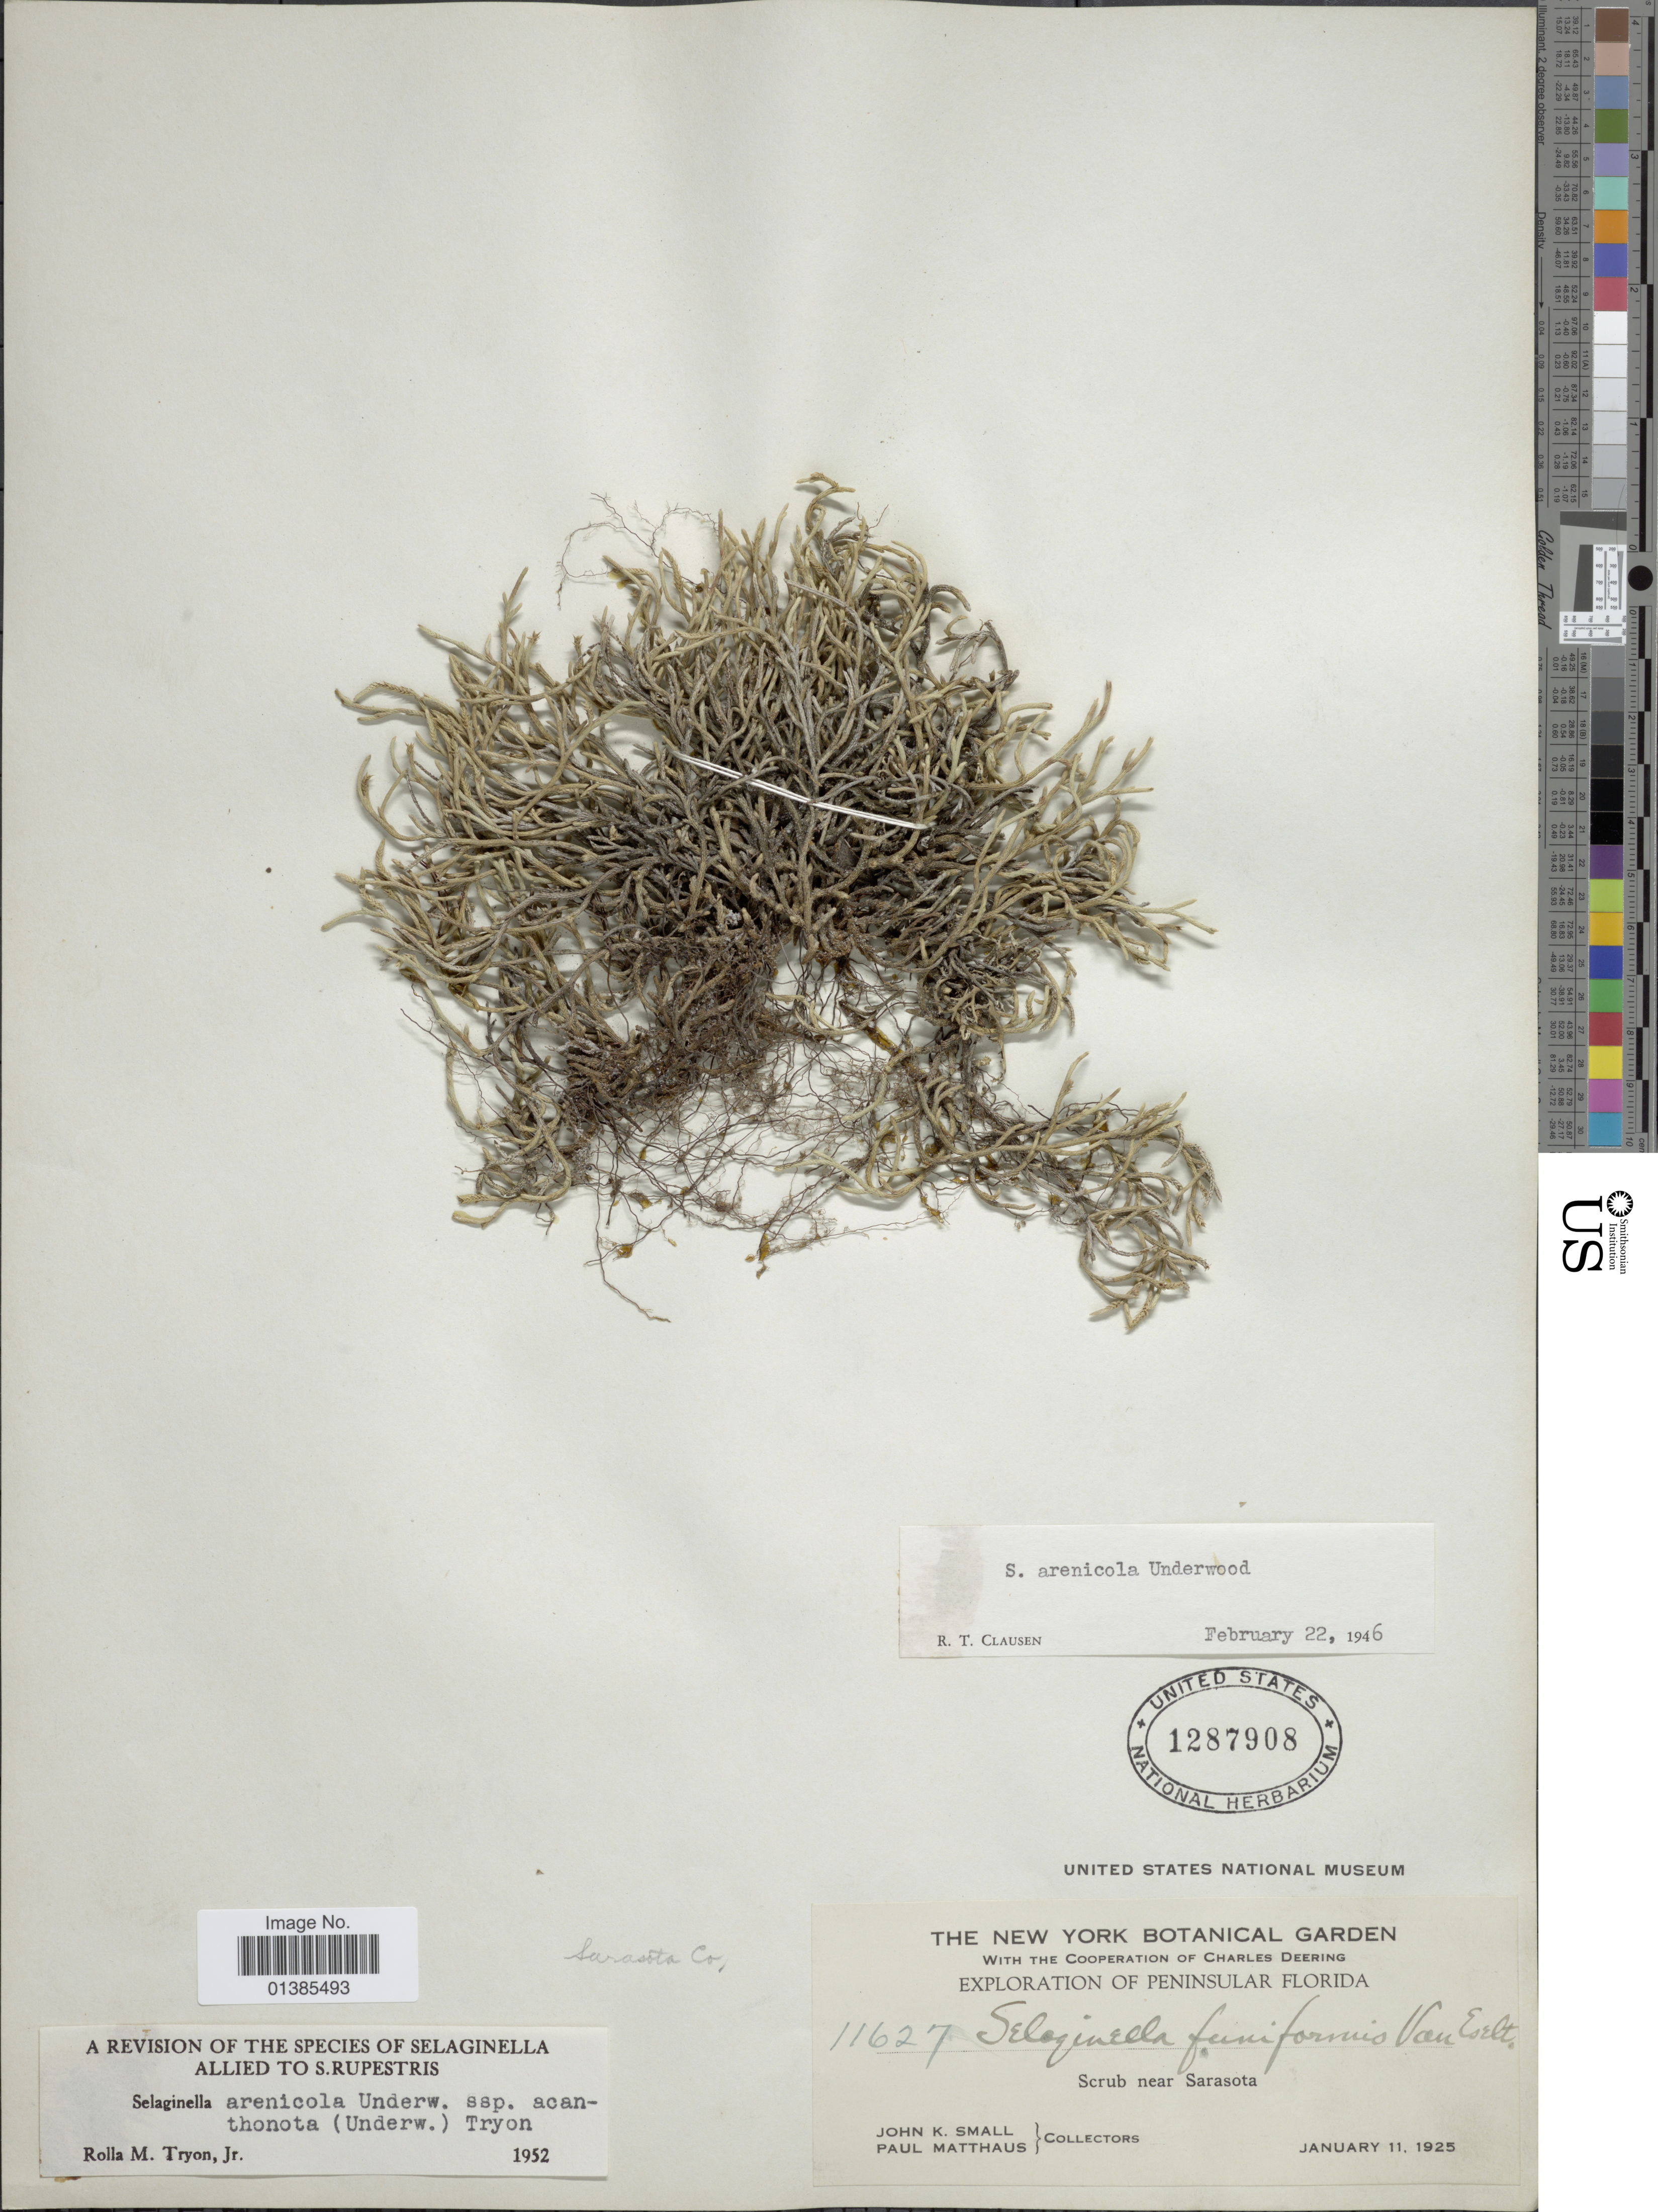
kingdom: Plantae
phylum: Tracheophyta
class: Lycopodiopsida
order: Selaginellales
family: Selaginellaceae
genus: Selaginella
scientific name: Selaginella arenicola subsp. acanthonota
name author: (Underw.) R.M. Tryon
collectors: J. K. Small & P. Matthaus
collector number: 11627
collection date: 1925-01-11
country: United States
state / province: Florida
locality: Scrub near Sarasota.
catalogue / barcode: US 1287908